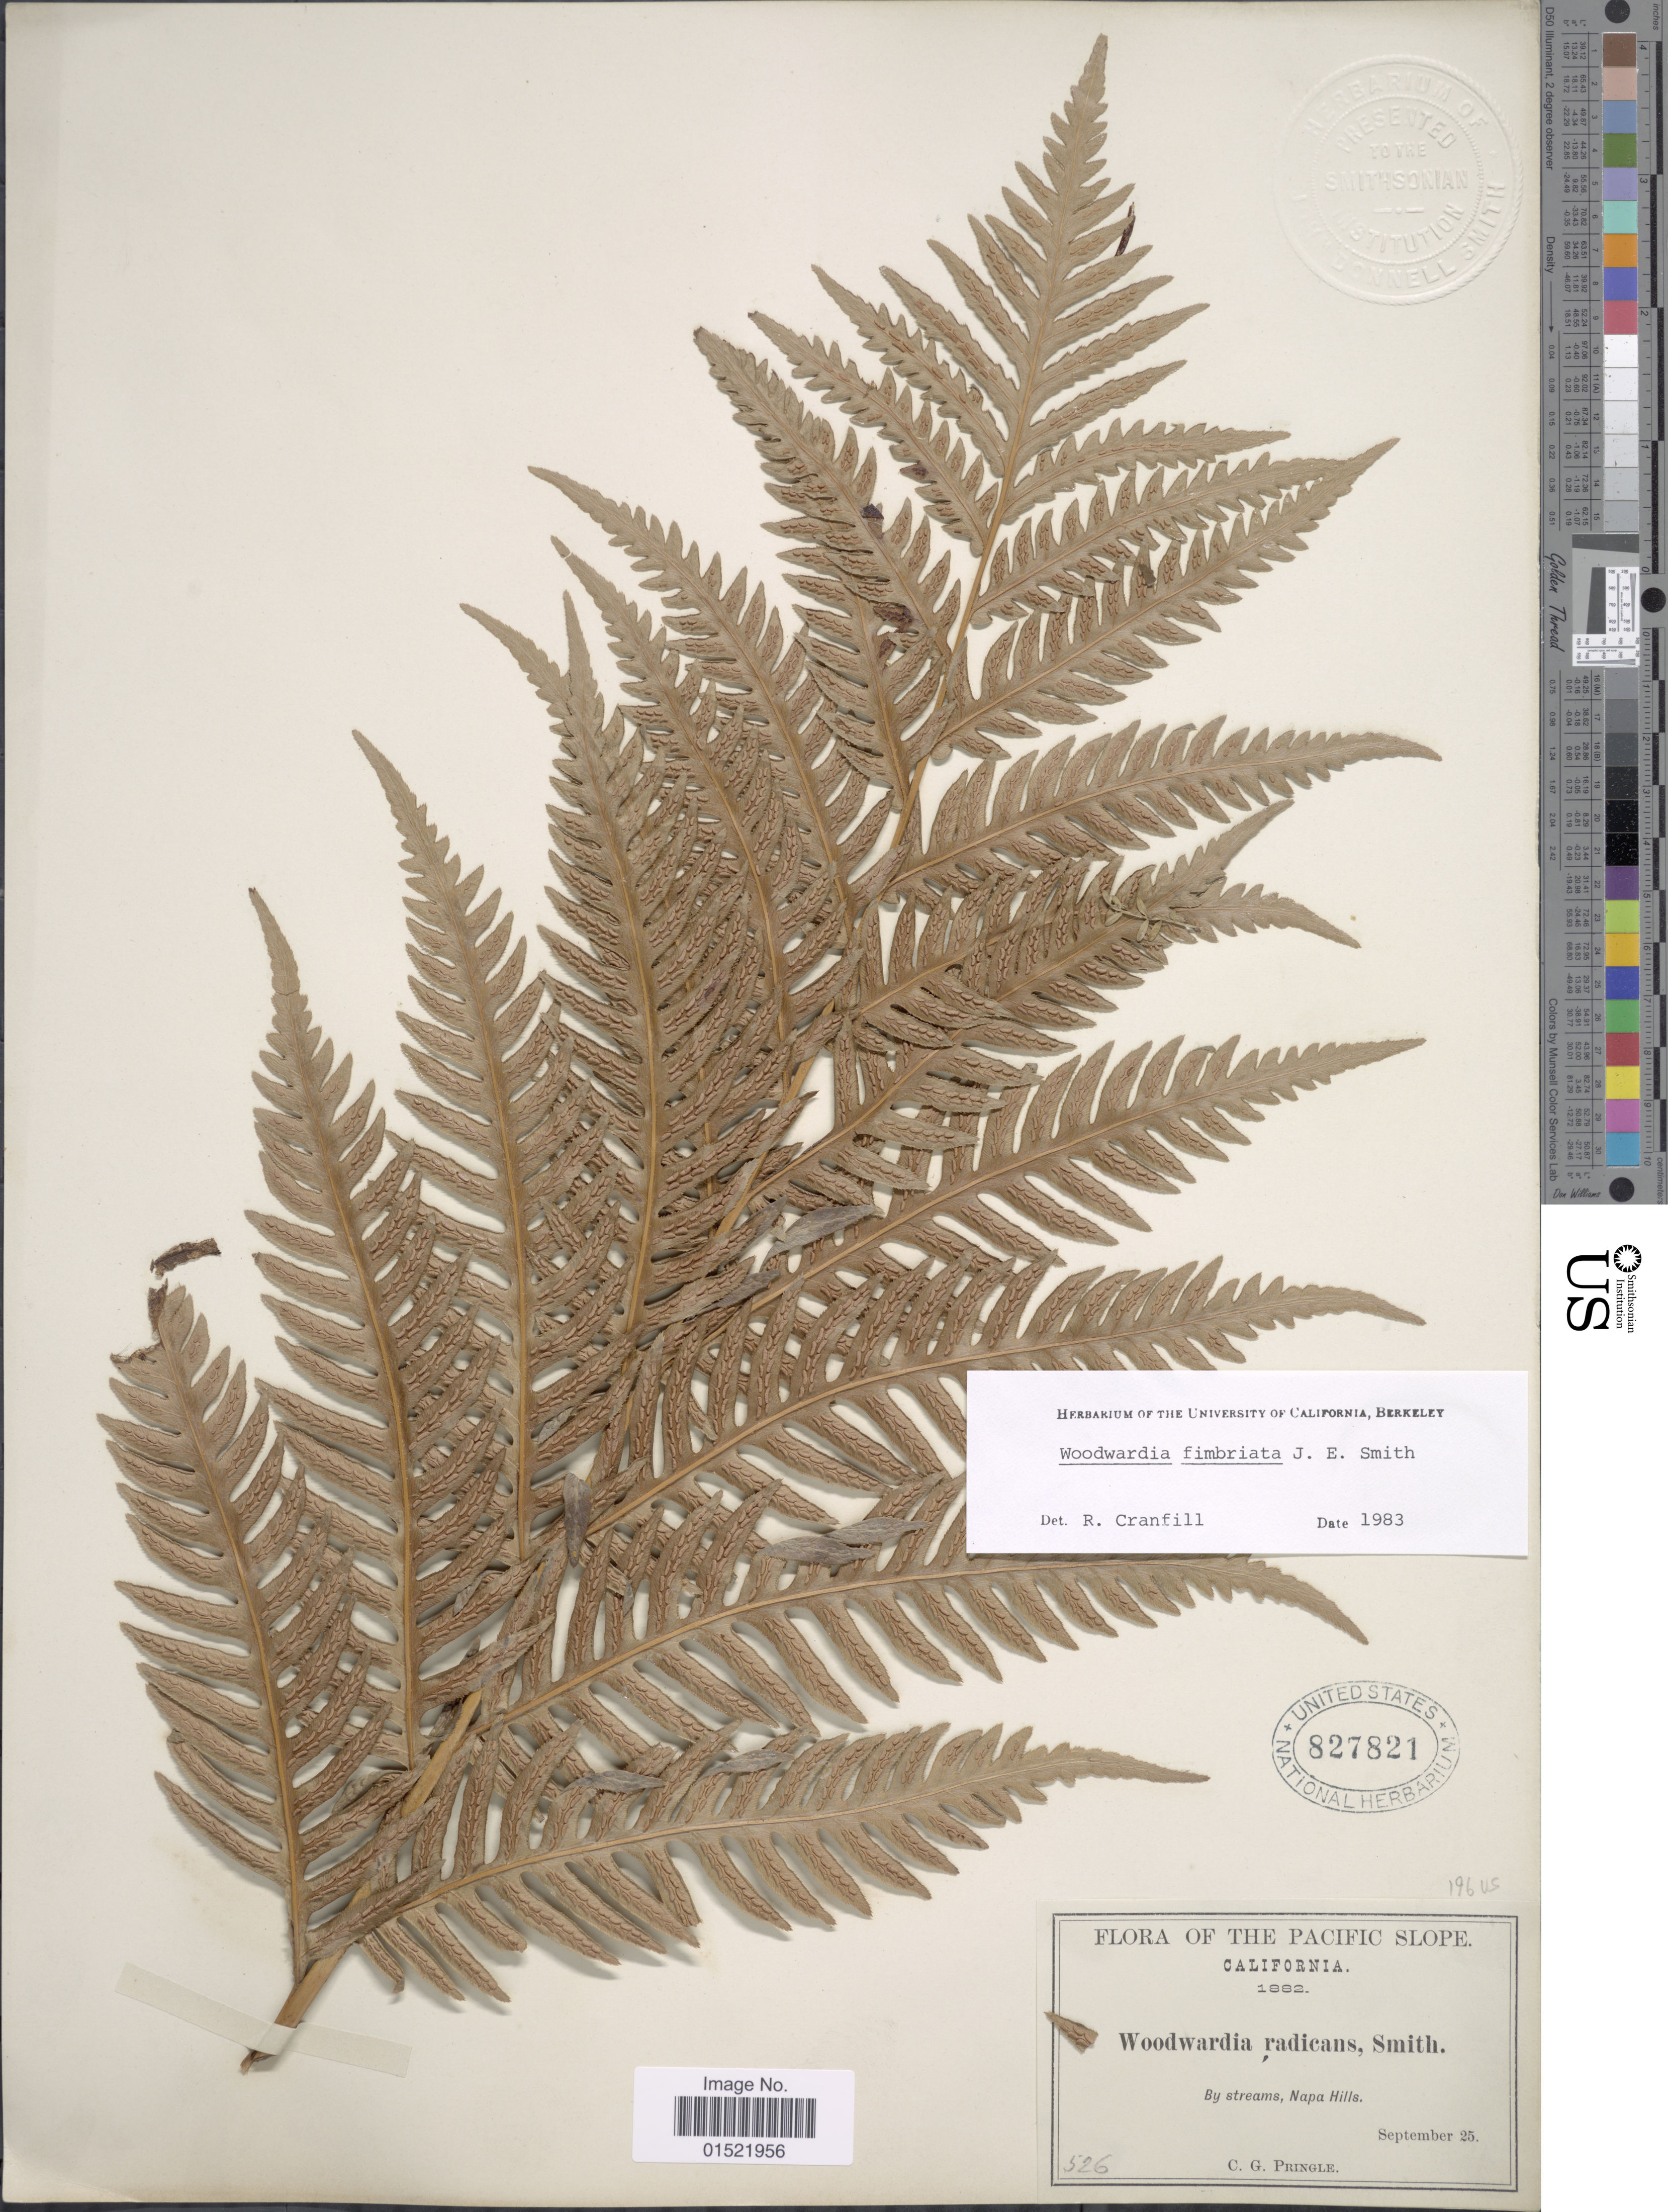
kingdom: Plantae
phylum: Tracheophyta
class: Polypodiopsida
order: Polypodiales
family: Blechnaceae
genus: Woodwardia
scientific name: Woodwardia fimbriata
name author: Sm.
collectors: C. G. Pringle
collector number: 526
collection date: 1882-09-25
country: United States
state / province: California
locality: Pacific Slope, By streams, Napa Hills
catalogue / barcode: US 827821